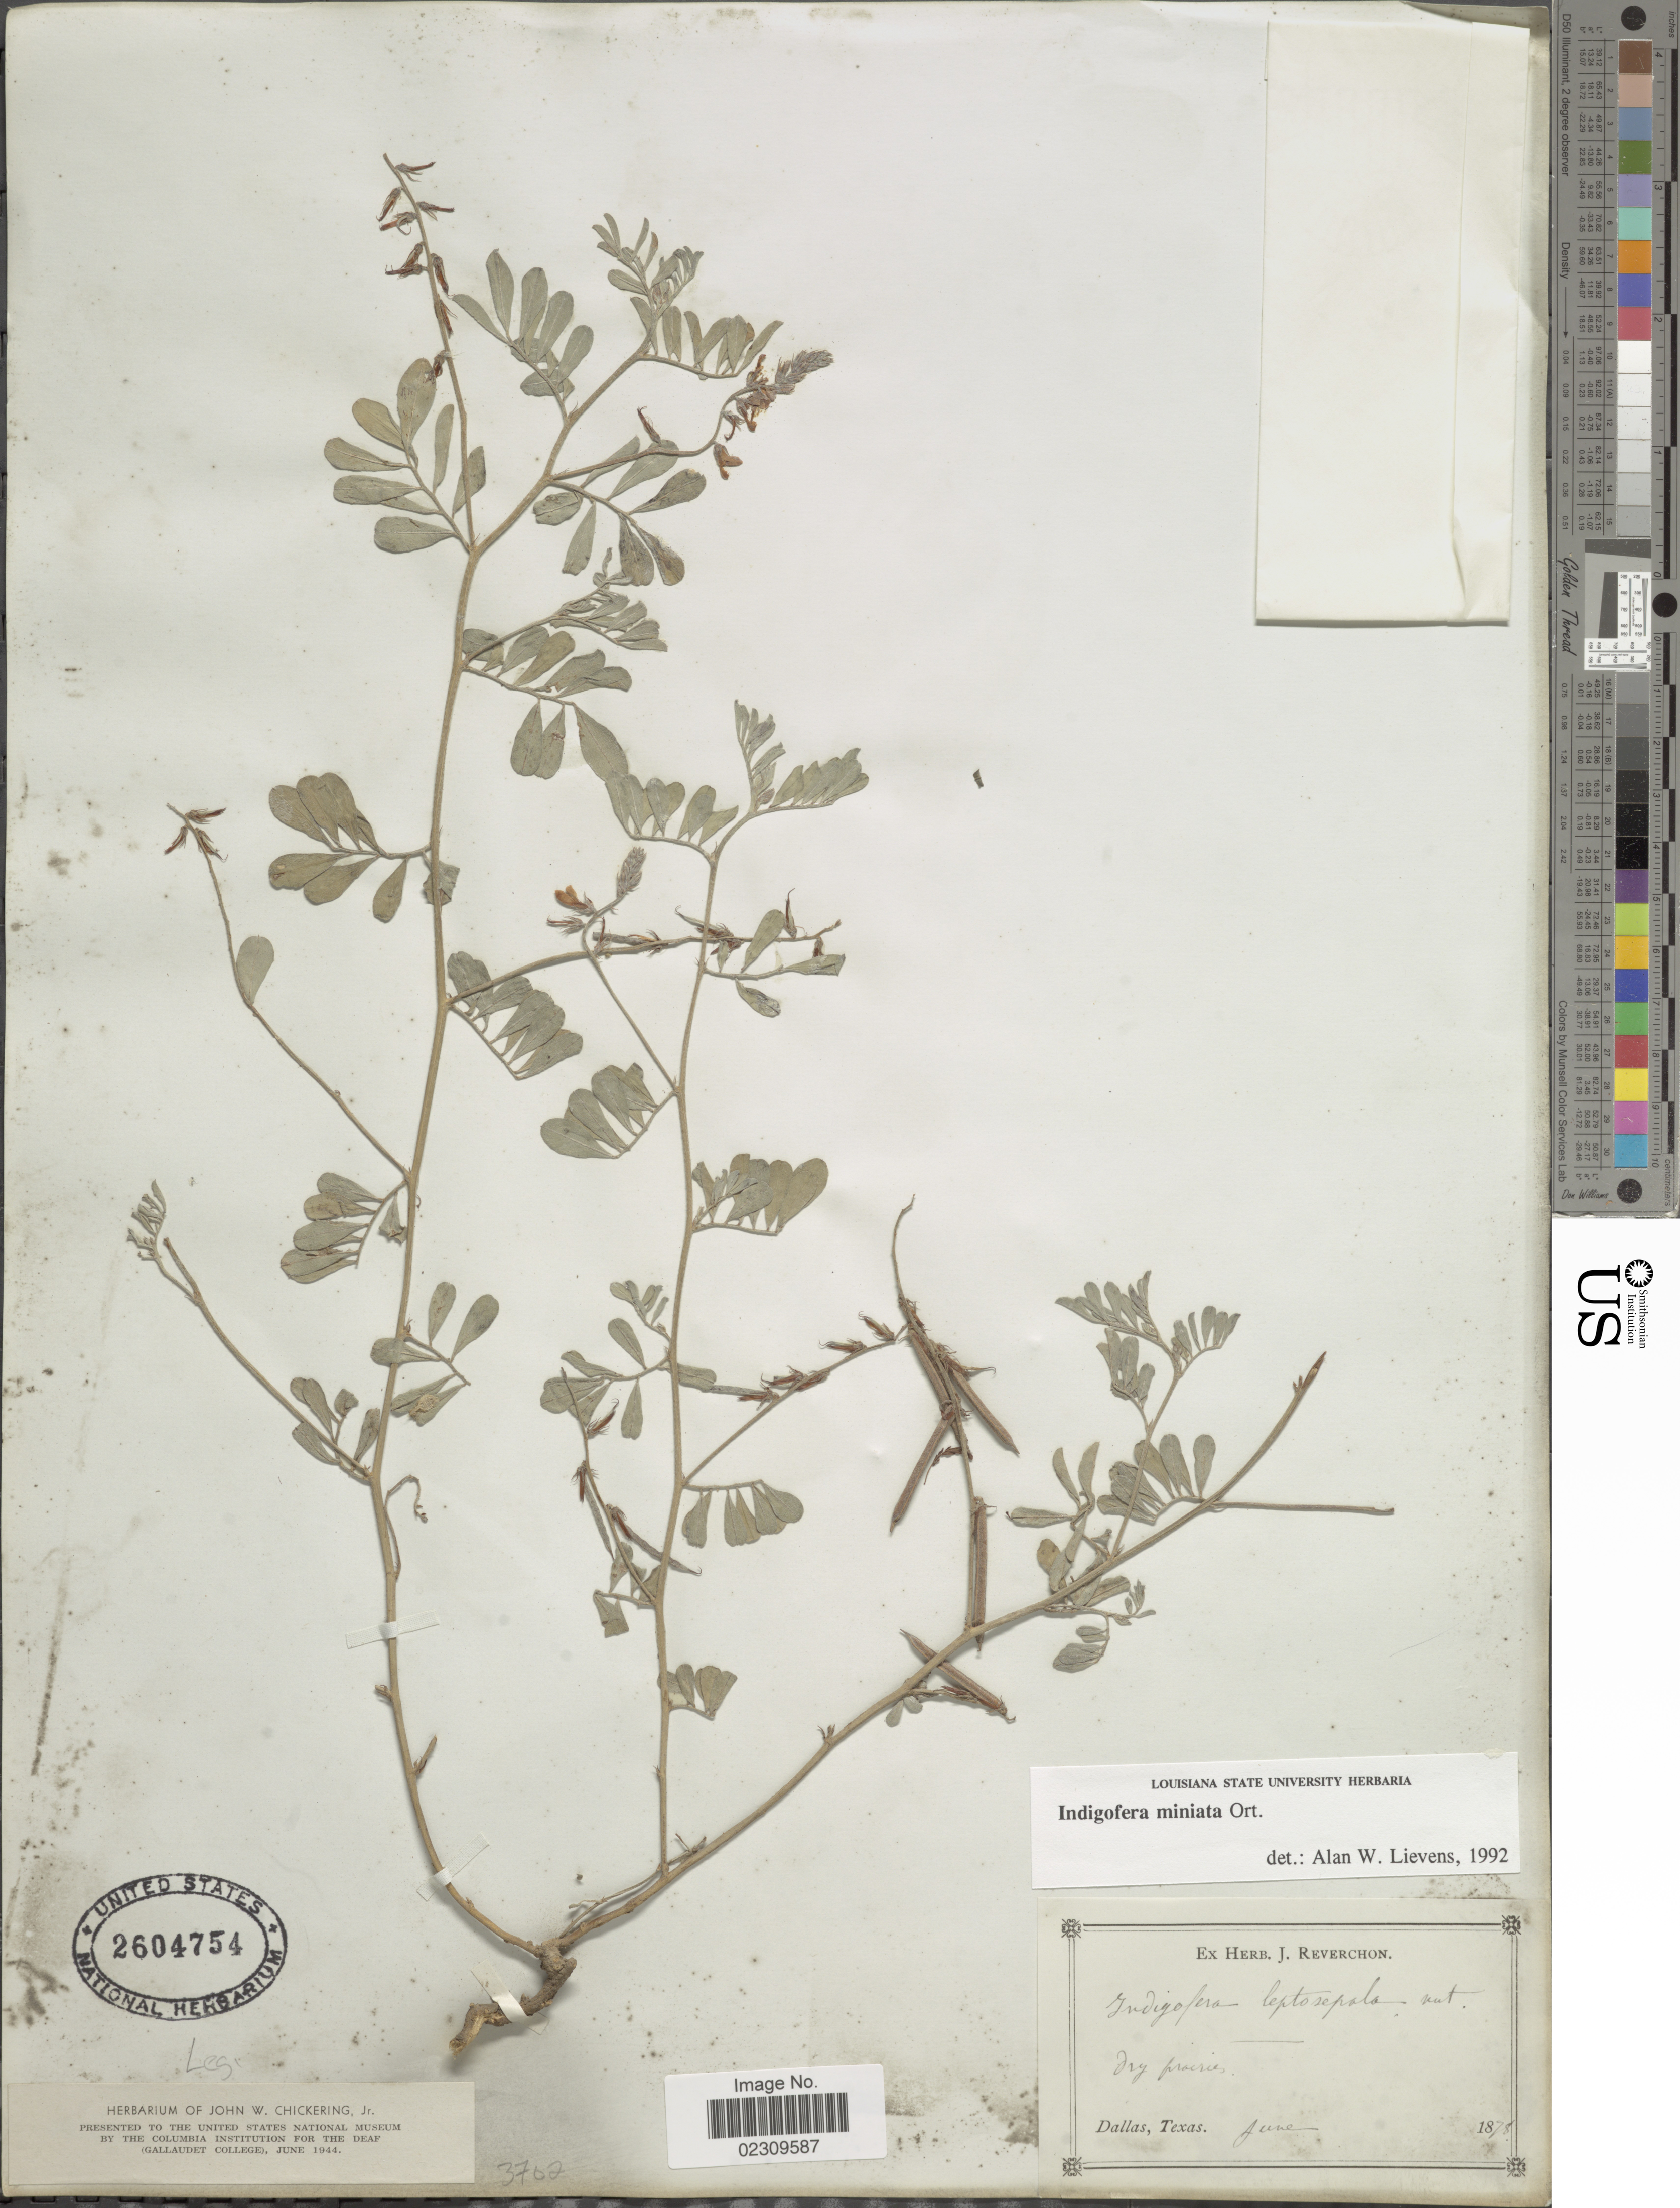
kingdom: Plantae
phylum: Tracheophyta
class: Magnoliopsida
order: Fabales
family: Fabaceae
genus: Indigofera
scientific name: Indigofera miniata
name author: Orteg.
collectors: ex herb. J. Reverchon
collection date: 1878-06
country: United States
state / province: Texas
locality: Dallas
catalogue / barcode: US 2604754